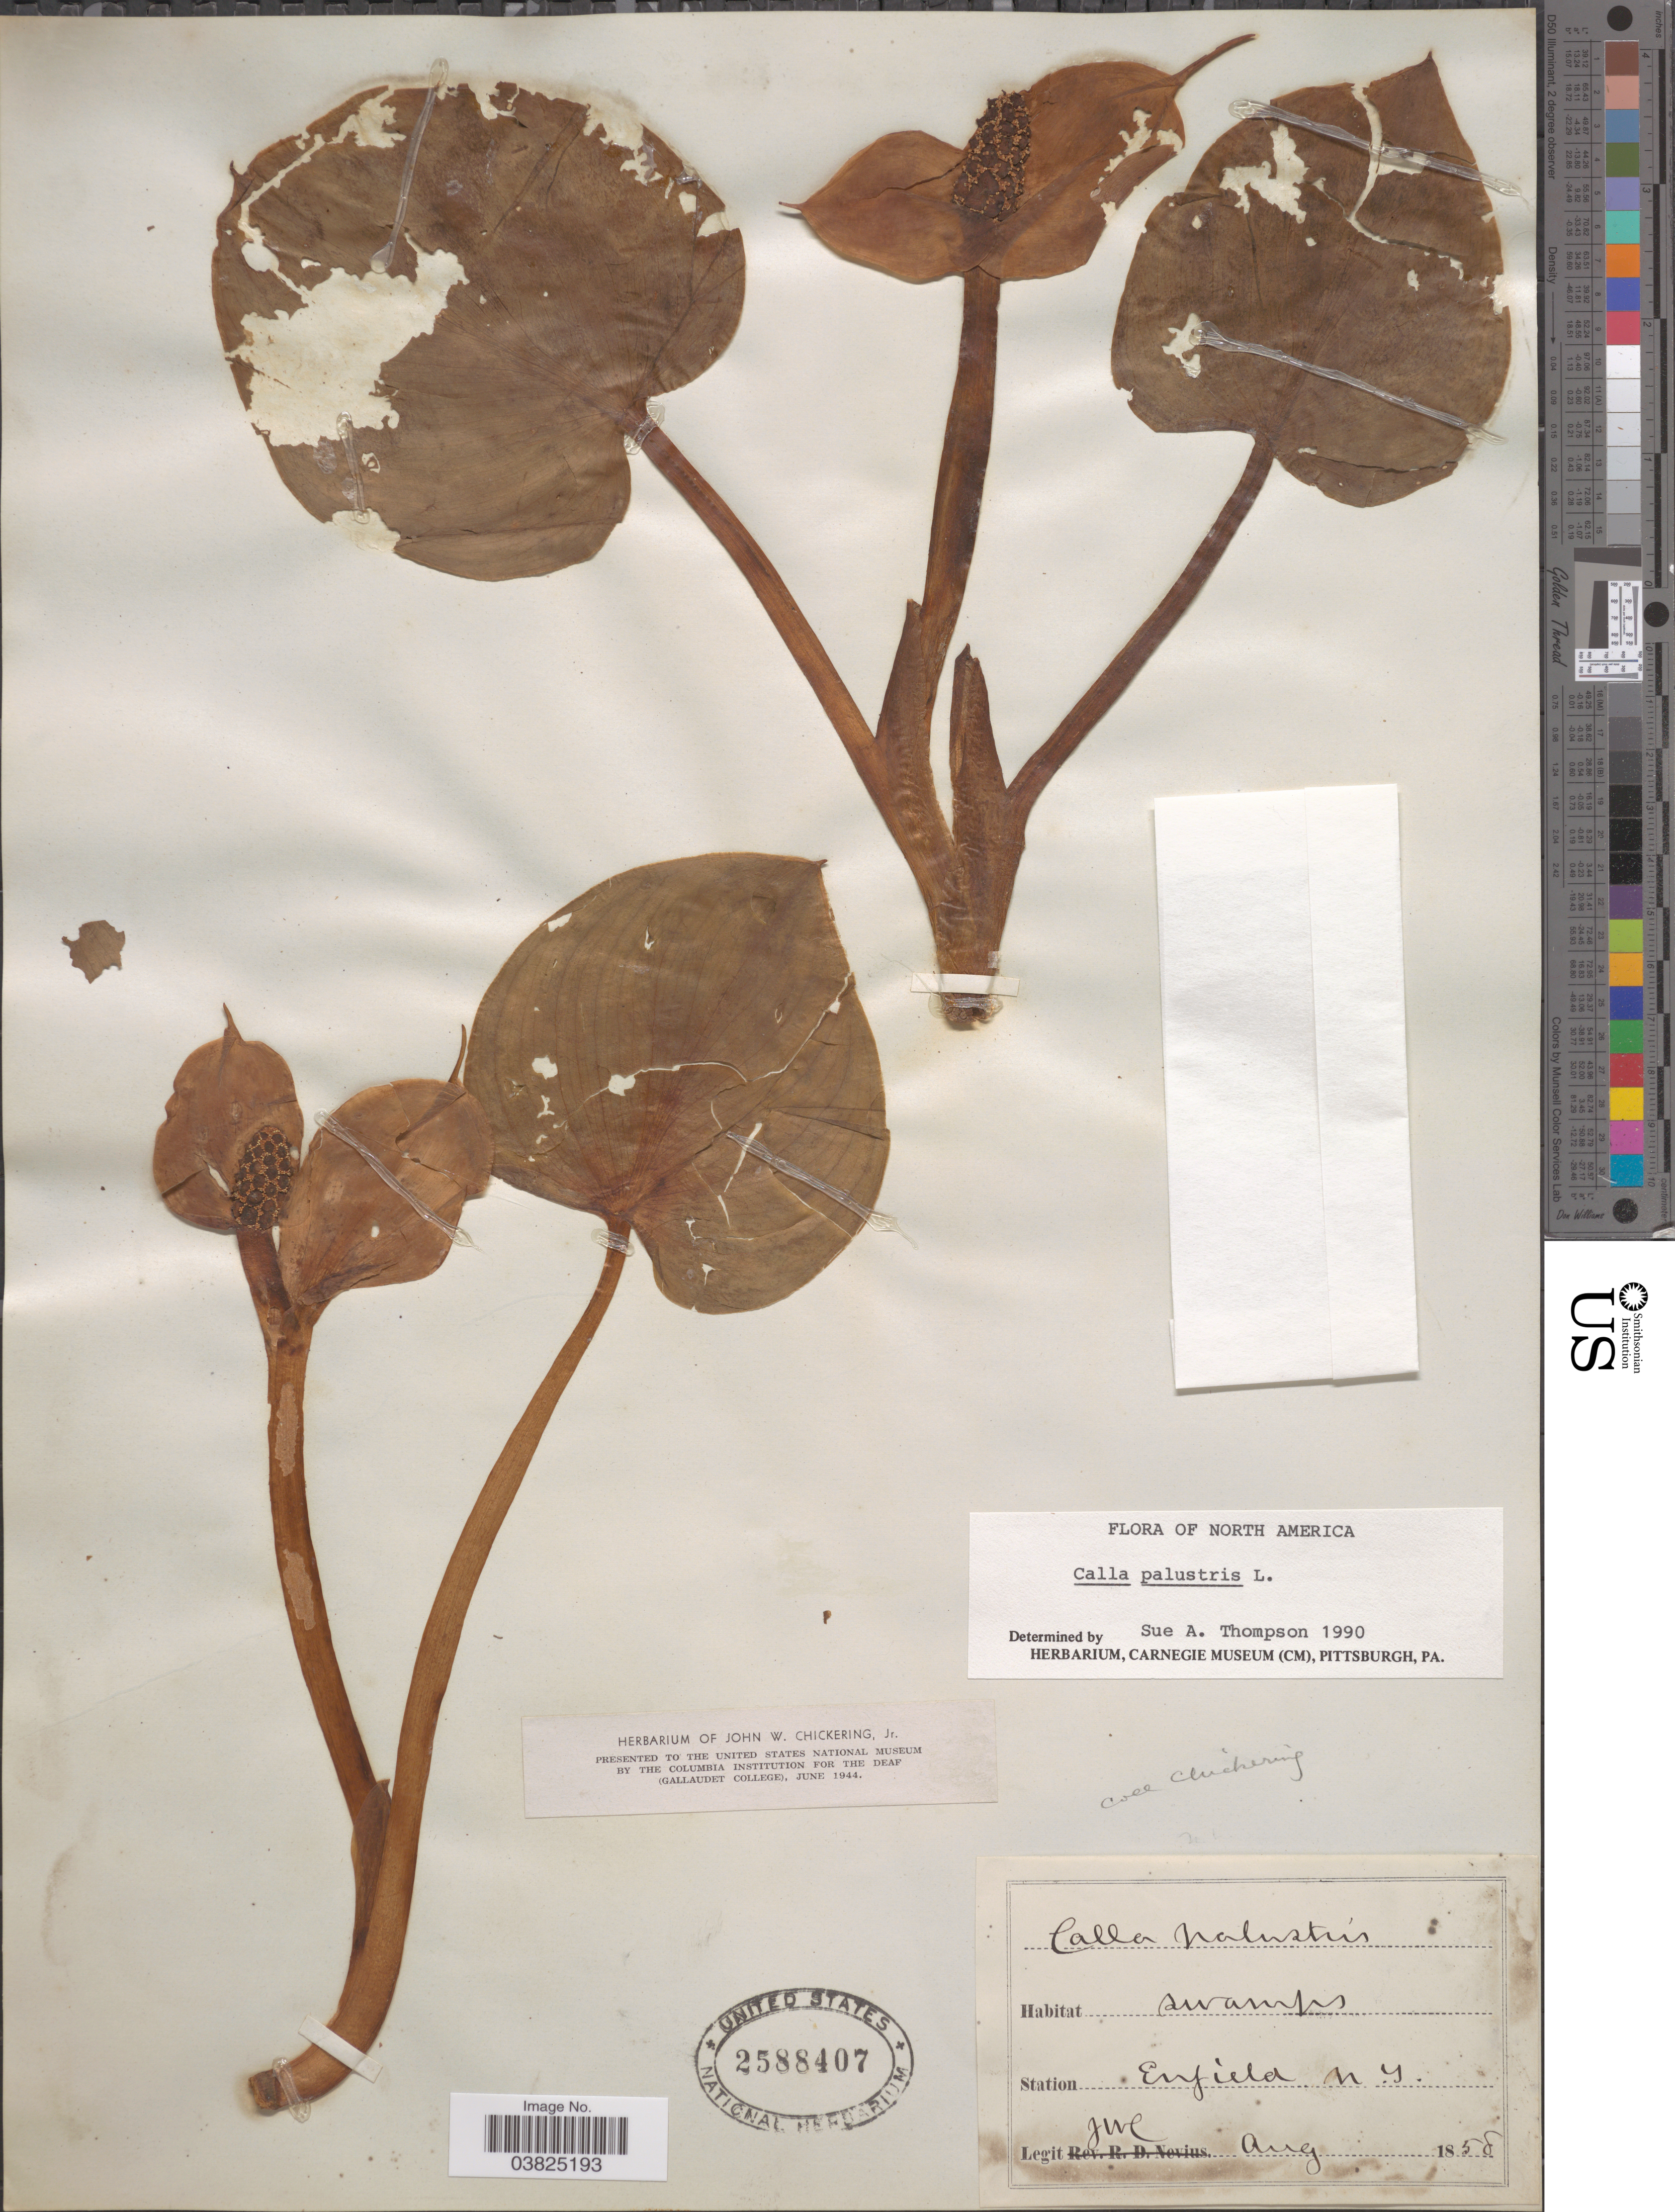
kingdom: Plantae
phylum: Tracheophyta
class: Liliopsida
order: Alismatales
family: Araceae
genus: Calla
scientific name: Calla palustris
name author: L.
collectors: J. Chickering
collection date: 1858-08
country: United States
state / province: New York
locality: Station Enfield.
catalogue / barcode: US 2588407